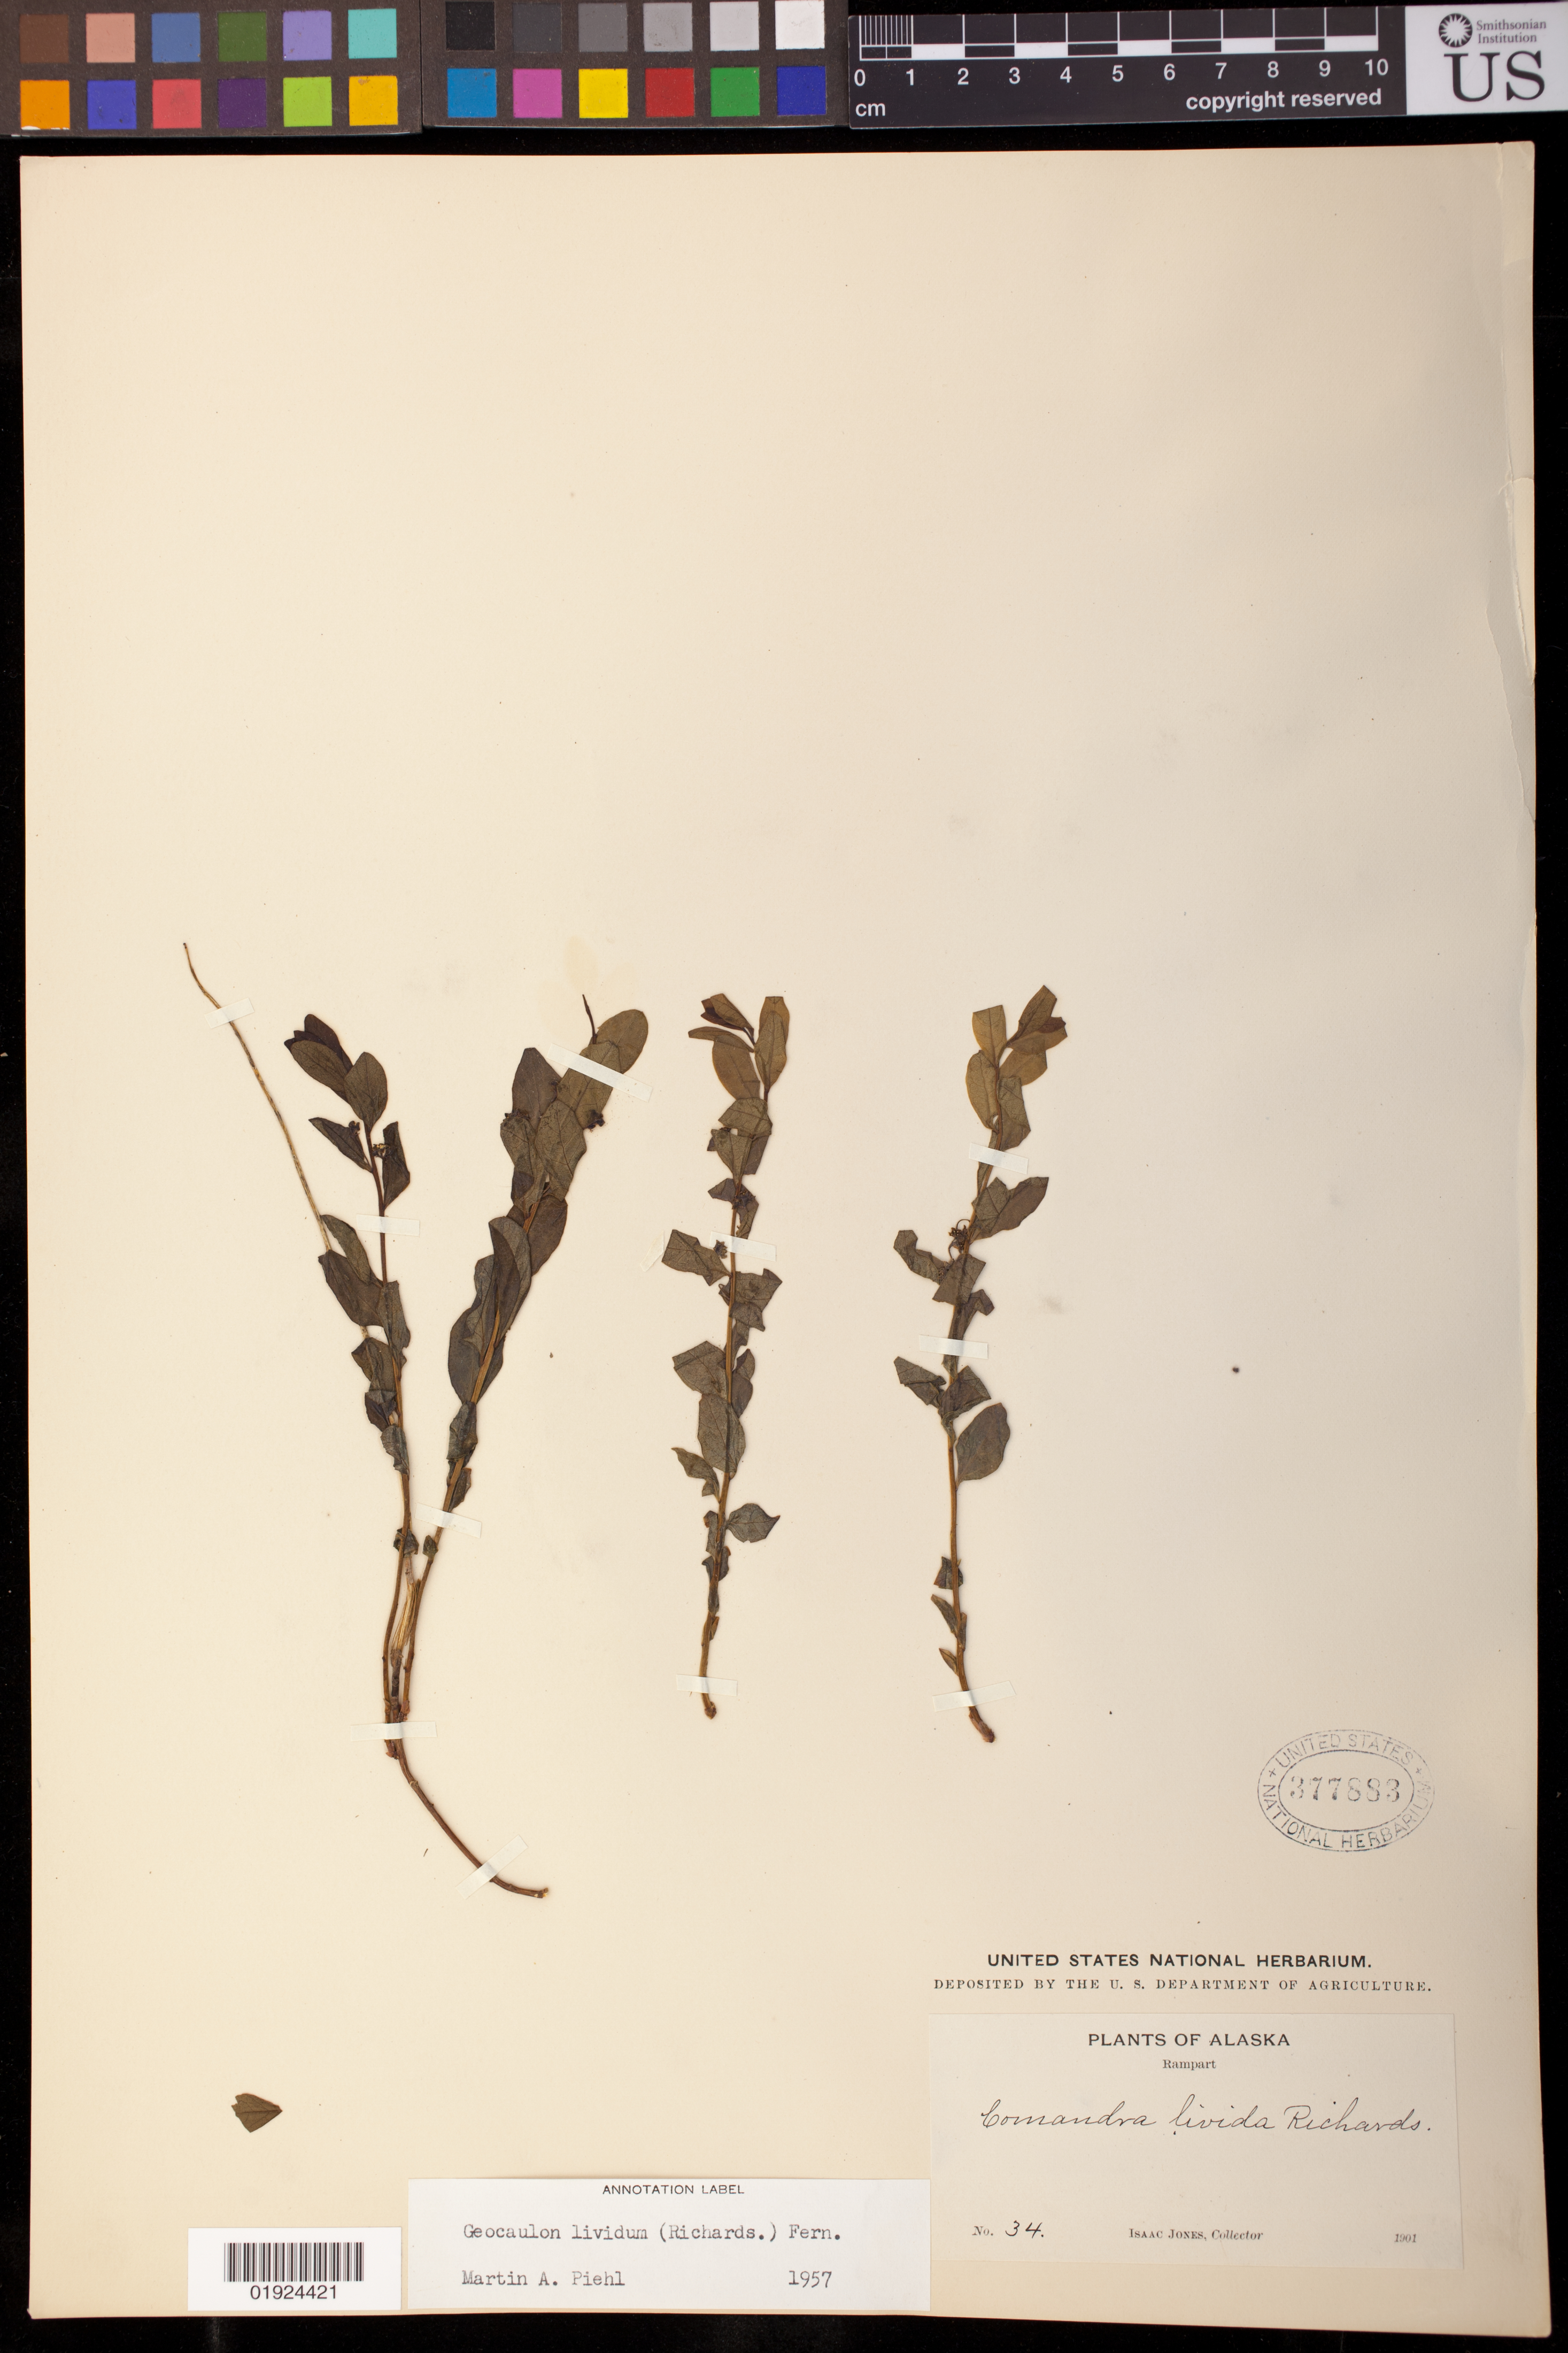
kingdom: Plantae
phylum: Tracheophyta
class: Magnoliopsida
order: Santalales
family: Comandraceae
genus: Geocaulon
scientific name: Geocaulon lividum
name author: (Richardson) Fernald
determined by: Piehl, M. A.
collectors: I. Jones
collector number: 34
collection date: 1901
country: United States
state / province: Alaska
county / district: Yukon-Koyukuk C. A.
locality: Rampart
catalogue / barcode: US 377883